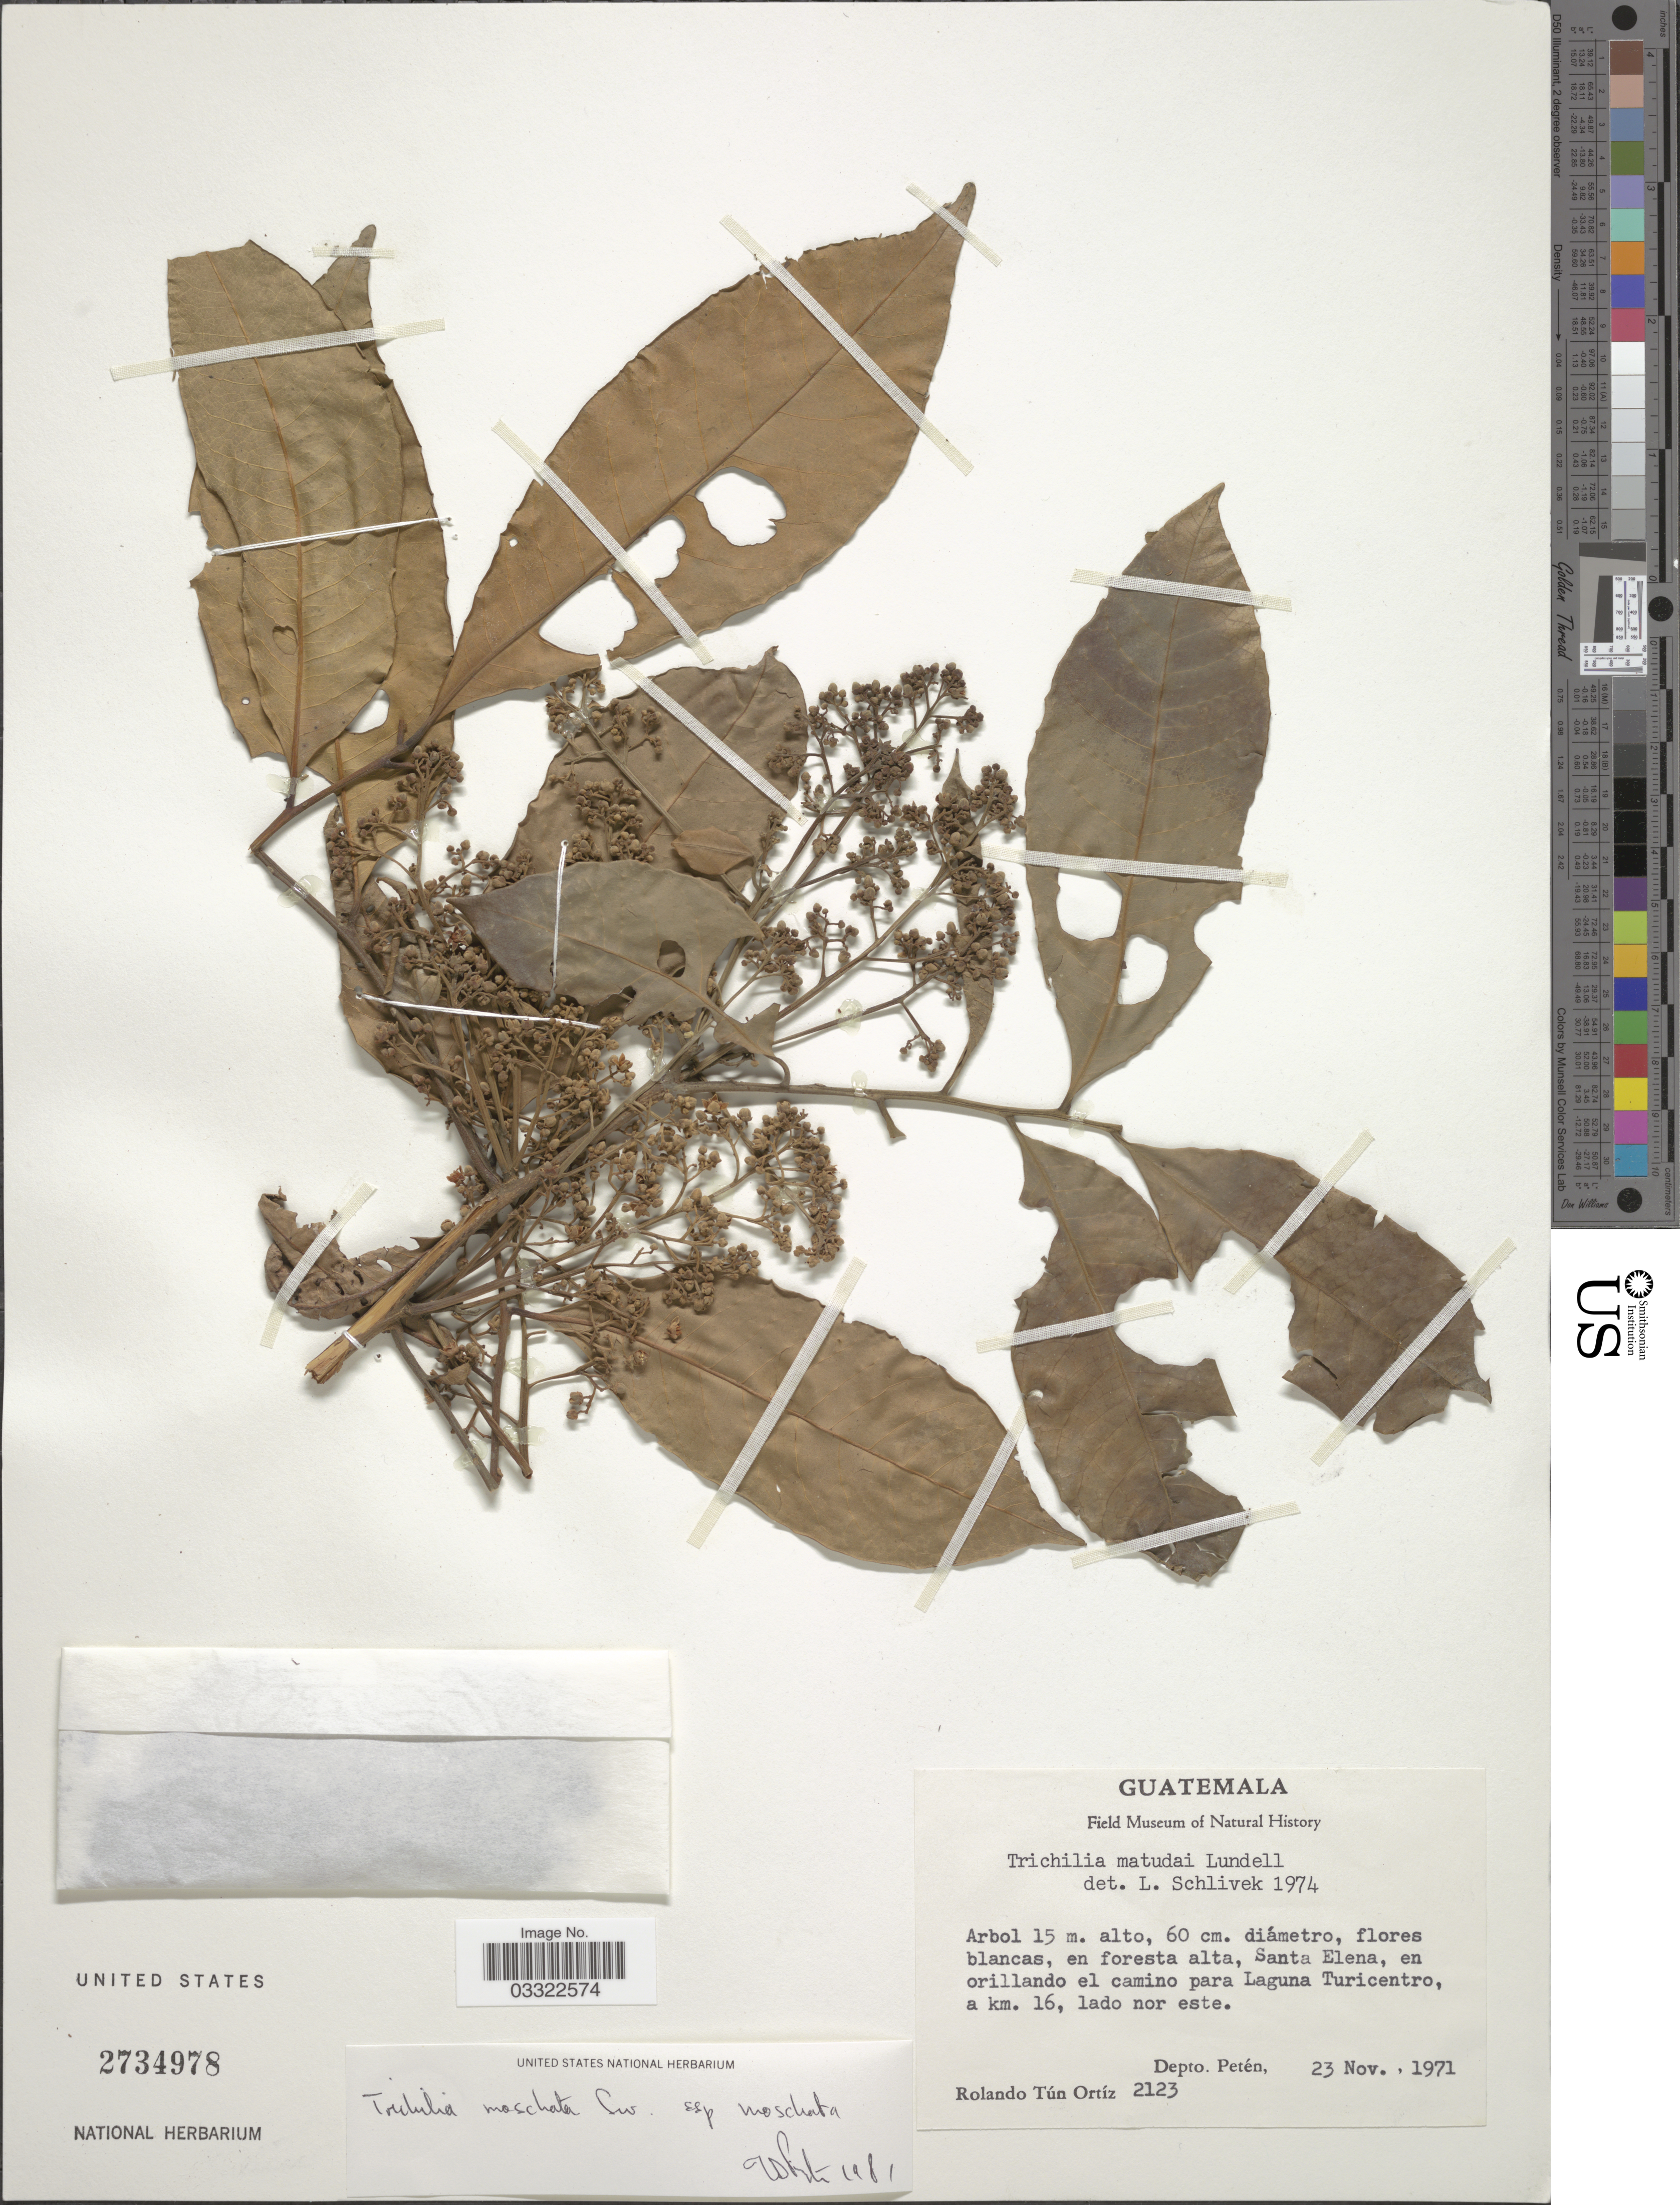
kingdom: Plantae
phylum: Tracheophyta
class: Magnoliopsida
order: Sapindales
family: Meliaceae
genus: Trichilia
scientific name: Trichilia moschata subsp. moschata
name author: Sw.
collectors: R. Tún Ortíz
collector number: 2123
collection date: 1971-11-23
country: Guatemala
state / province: El Petén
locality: Santa Elena, en orillando el camino para Laguna Turicentro, a km. 16, lado nor este.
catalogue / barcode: US 2734978